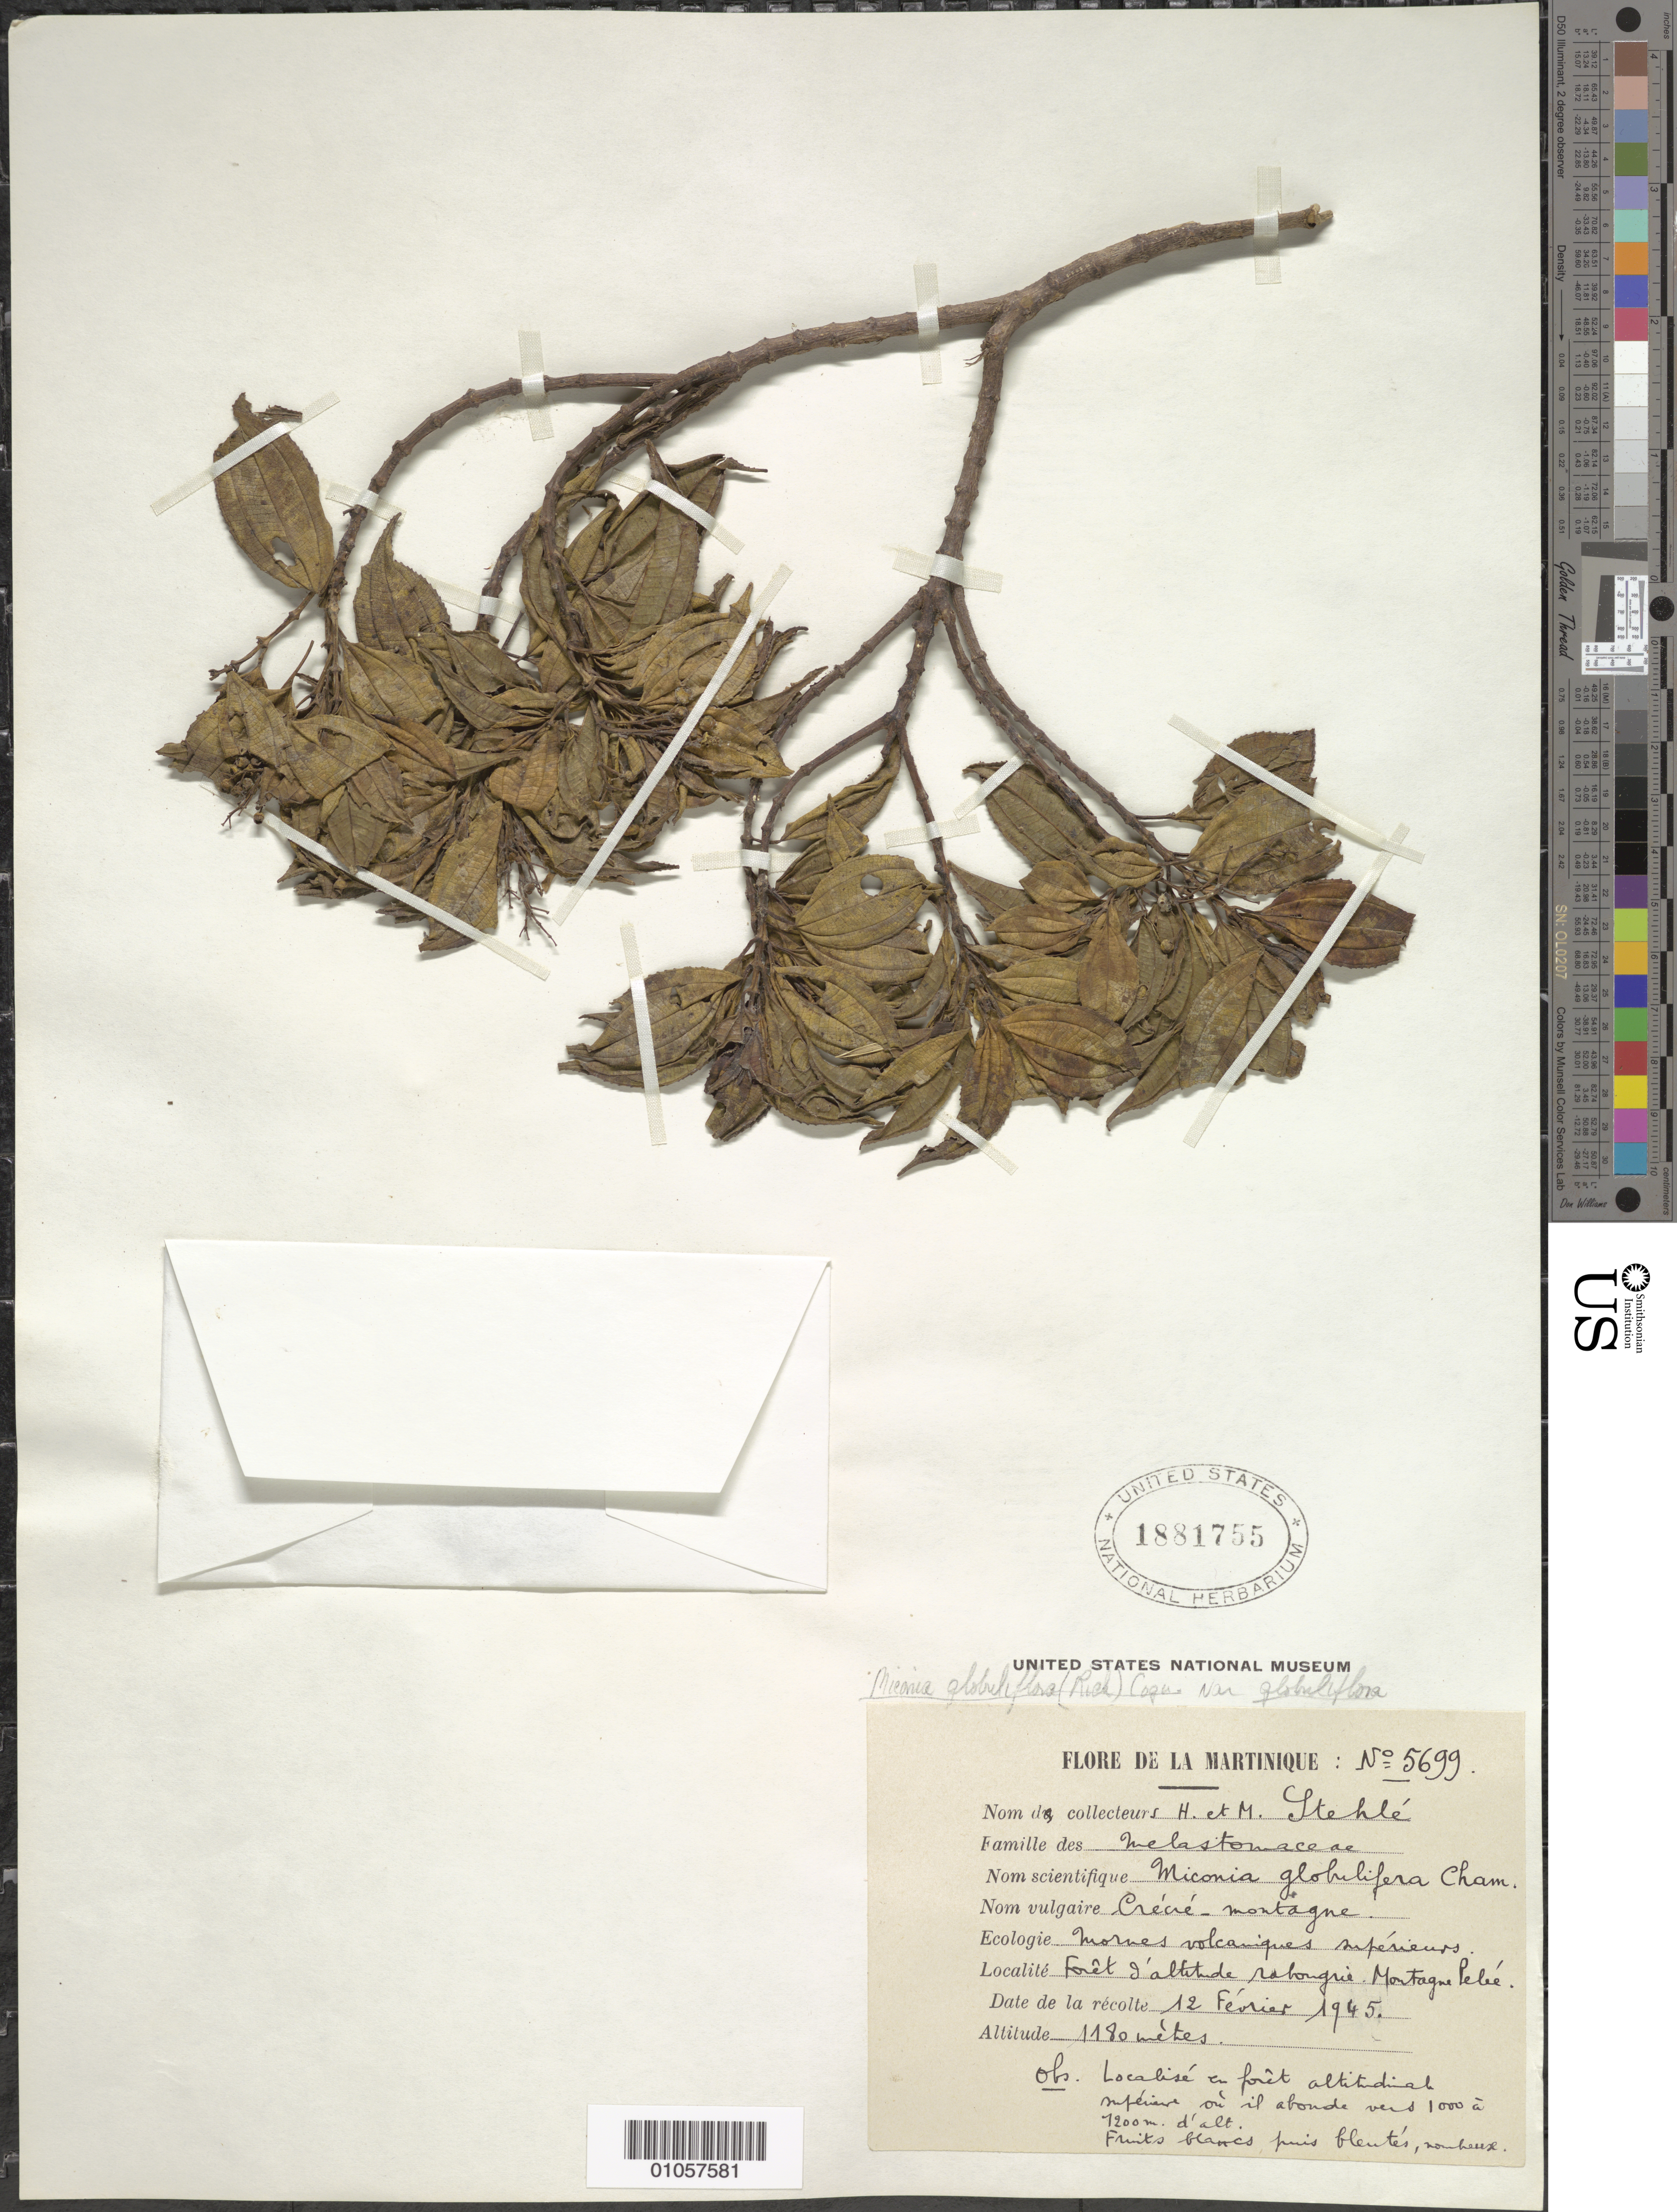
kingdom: Plantae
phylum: Tracheophyta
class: Magnoliopsida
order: Myrtales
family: Melastomataceae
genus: Miconia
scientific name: Miconia globulifera var. globulifera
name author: (Rich.) Cogn.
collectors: H. Stehlé & M. Stehlé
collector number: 5699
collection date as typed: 12 Feb 1945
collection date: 1945-02-12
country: Martinique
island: Martinique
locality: Montagne Pelée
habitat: Forêt d'altitude rabougrie; mornes volcaniques supérieurs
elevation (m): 1180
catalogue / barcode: US 1881755